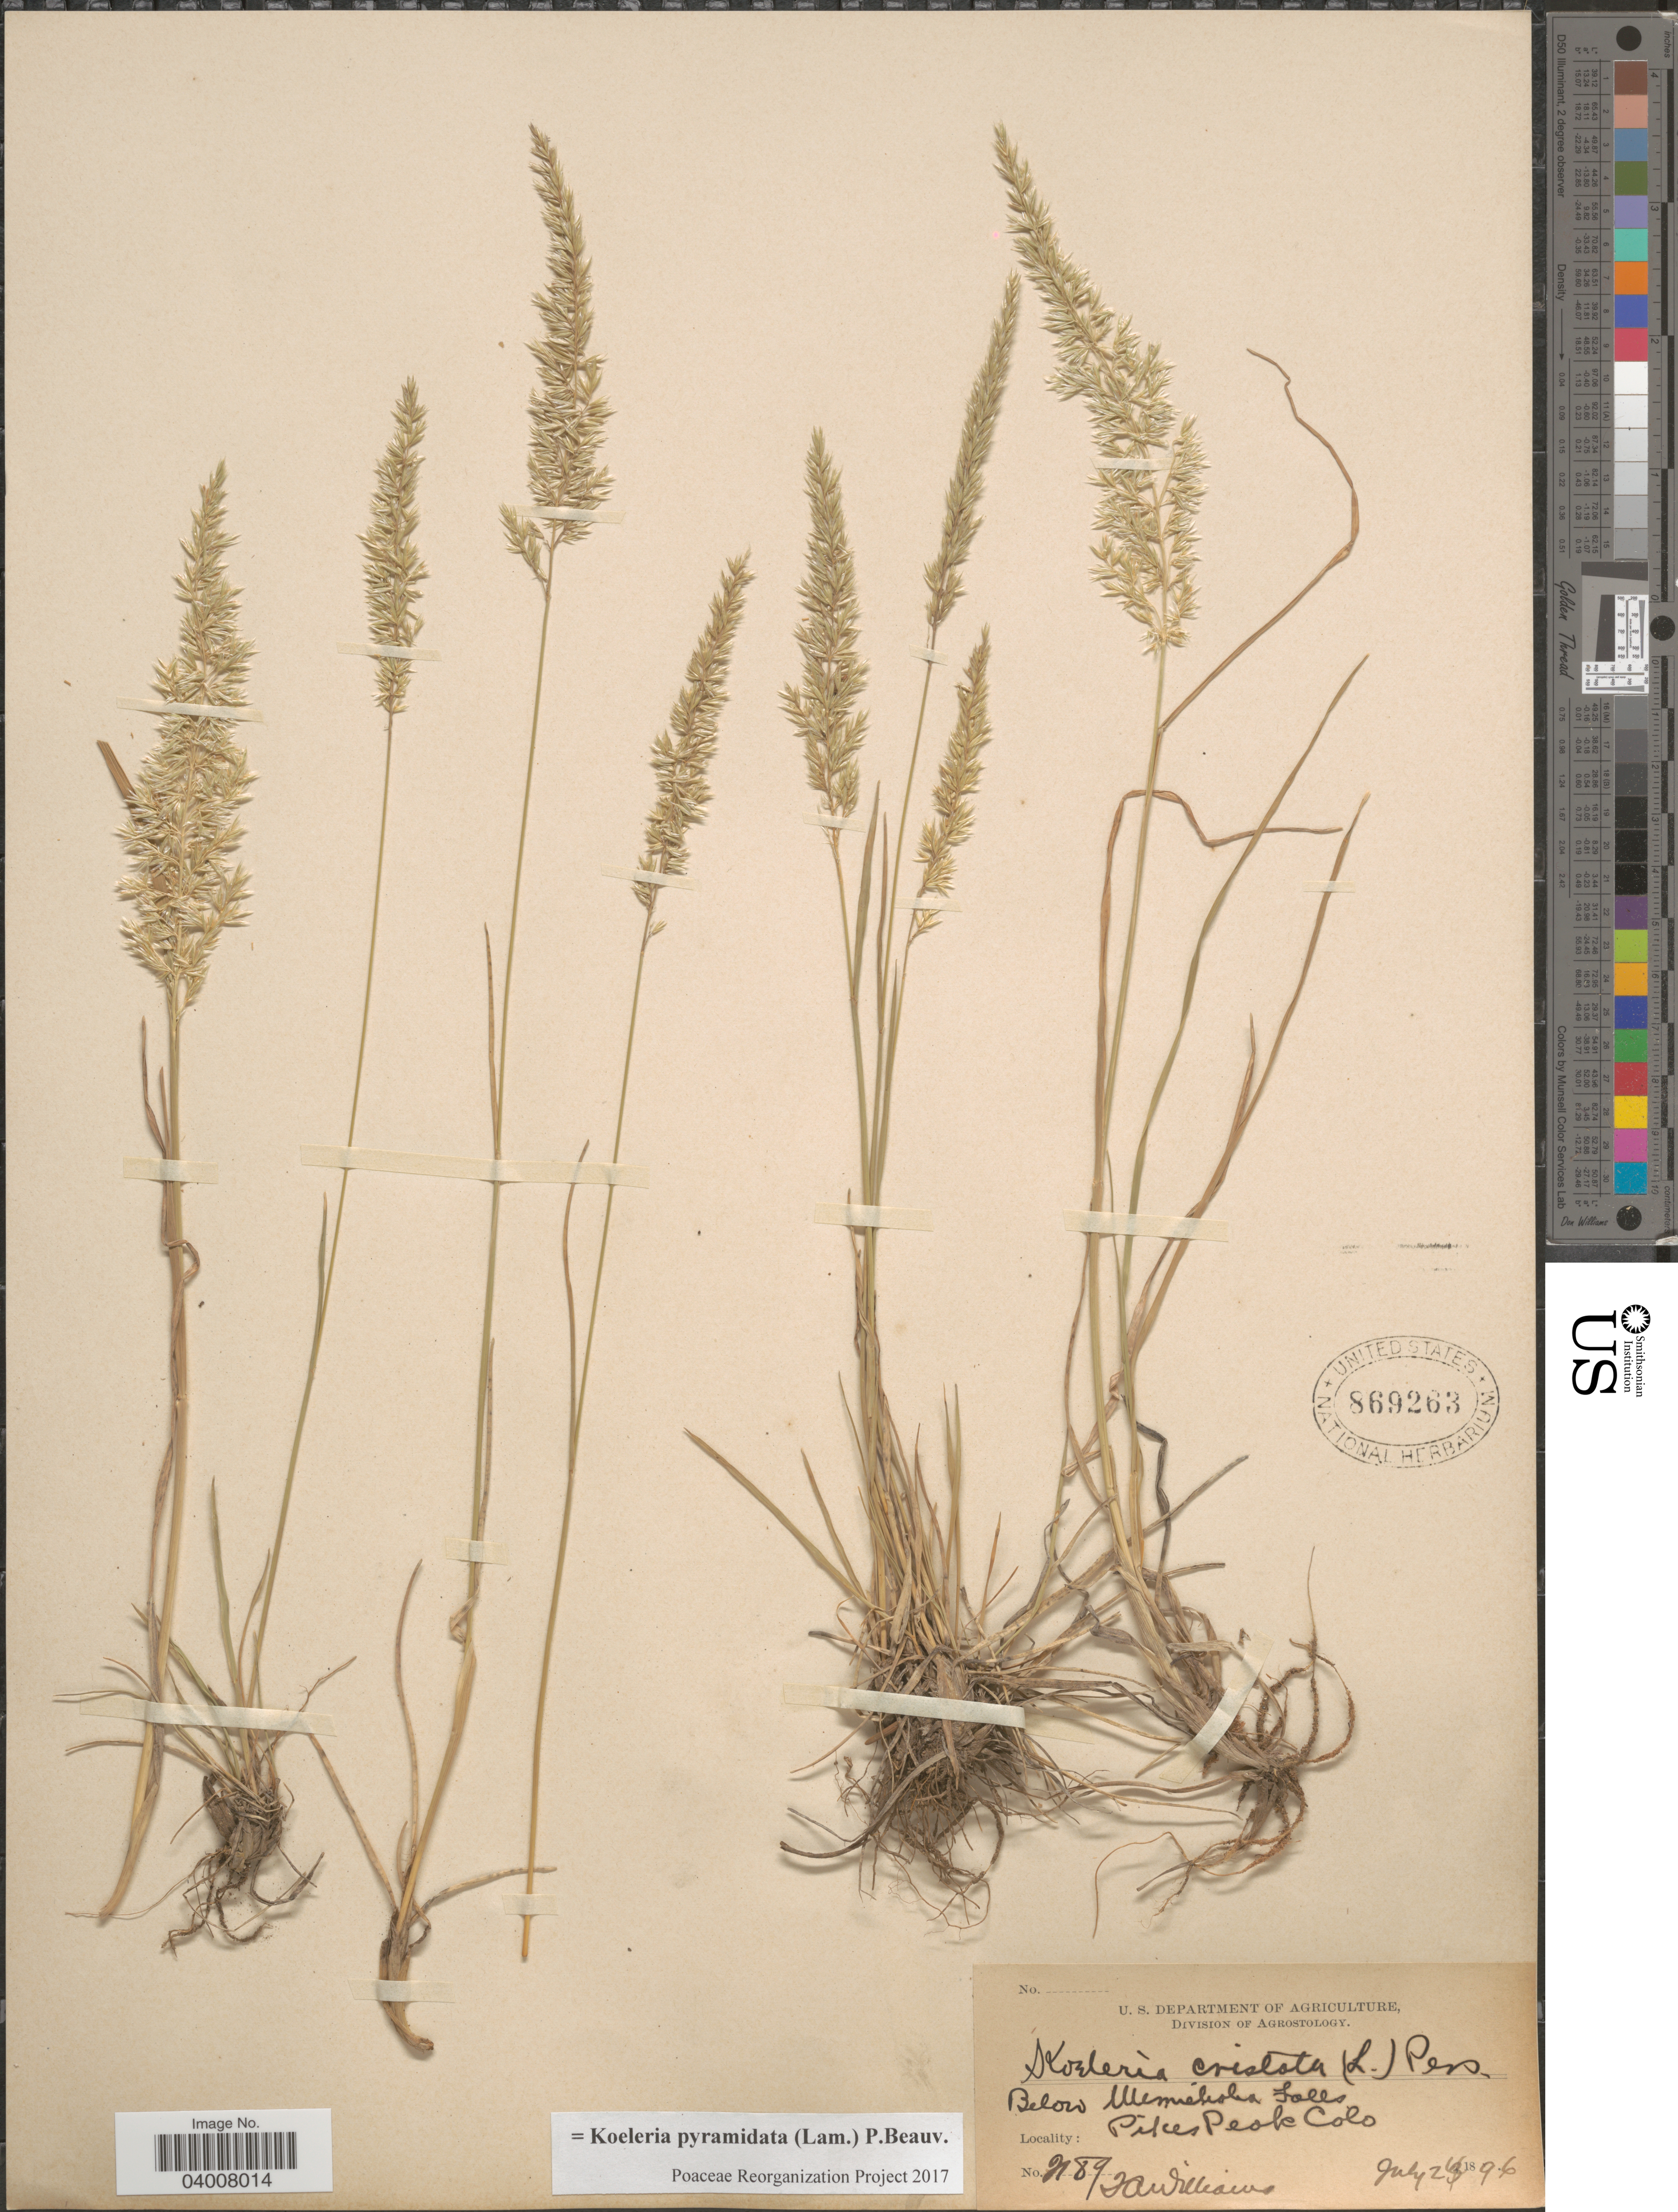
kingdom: Plantae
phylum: Tracheophyta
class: Liliopsida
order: Poales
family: Poaceae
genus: Koeleria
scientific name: Koeleria pyramidata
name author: (Lam.) P. Beauv.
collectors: T. A. Williams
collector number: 2189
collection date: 1896-07-24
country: United States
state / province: Colorado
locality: Below Minnehaha Falls, Pikes Peak.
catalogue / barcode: US 869263